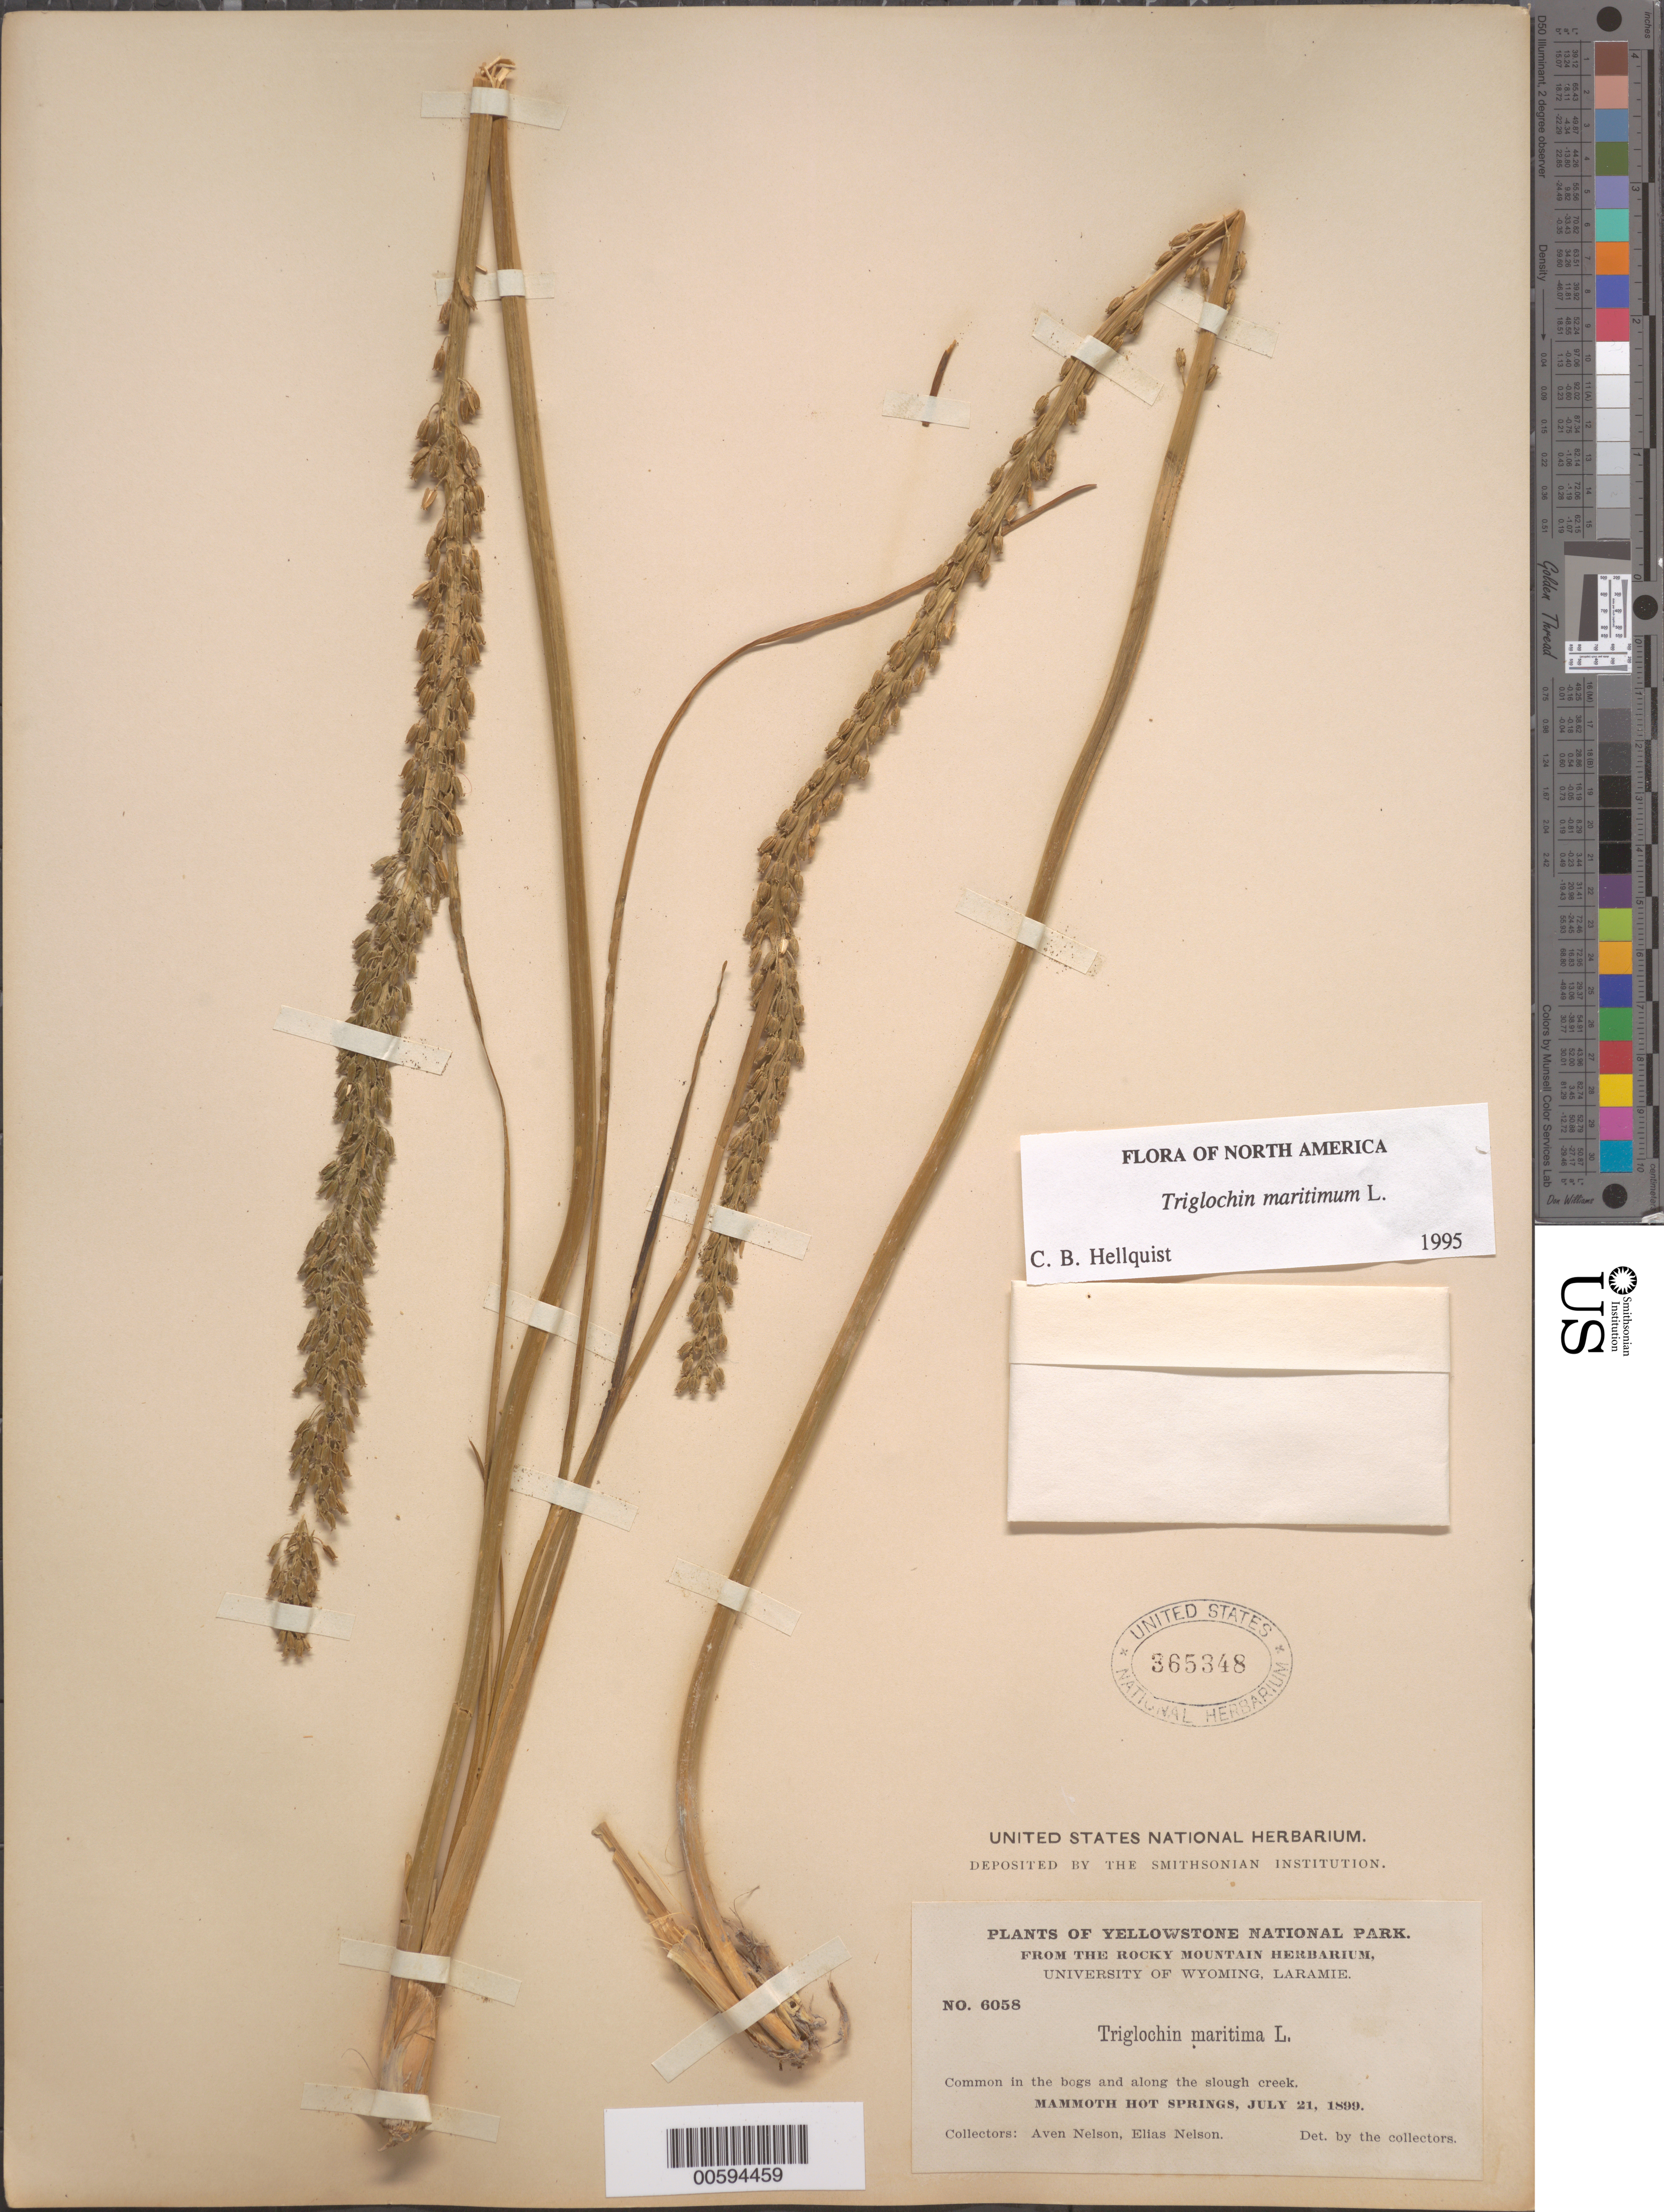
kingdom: Plantae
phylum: Tracheophyta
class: Liliopsida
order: Alismatales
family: Juncaginaceae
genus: Triglochin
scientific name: Triglochin maritima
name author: L.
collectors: A. Nelson & E. Nelson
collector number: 6058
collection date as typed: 21 Jul 1899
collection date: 1899-07-21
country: United States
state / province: Wyoming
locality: Laramie, Mammoth Hot Springs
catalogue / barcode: US 365348